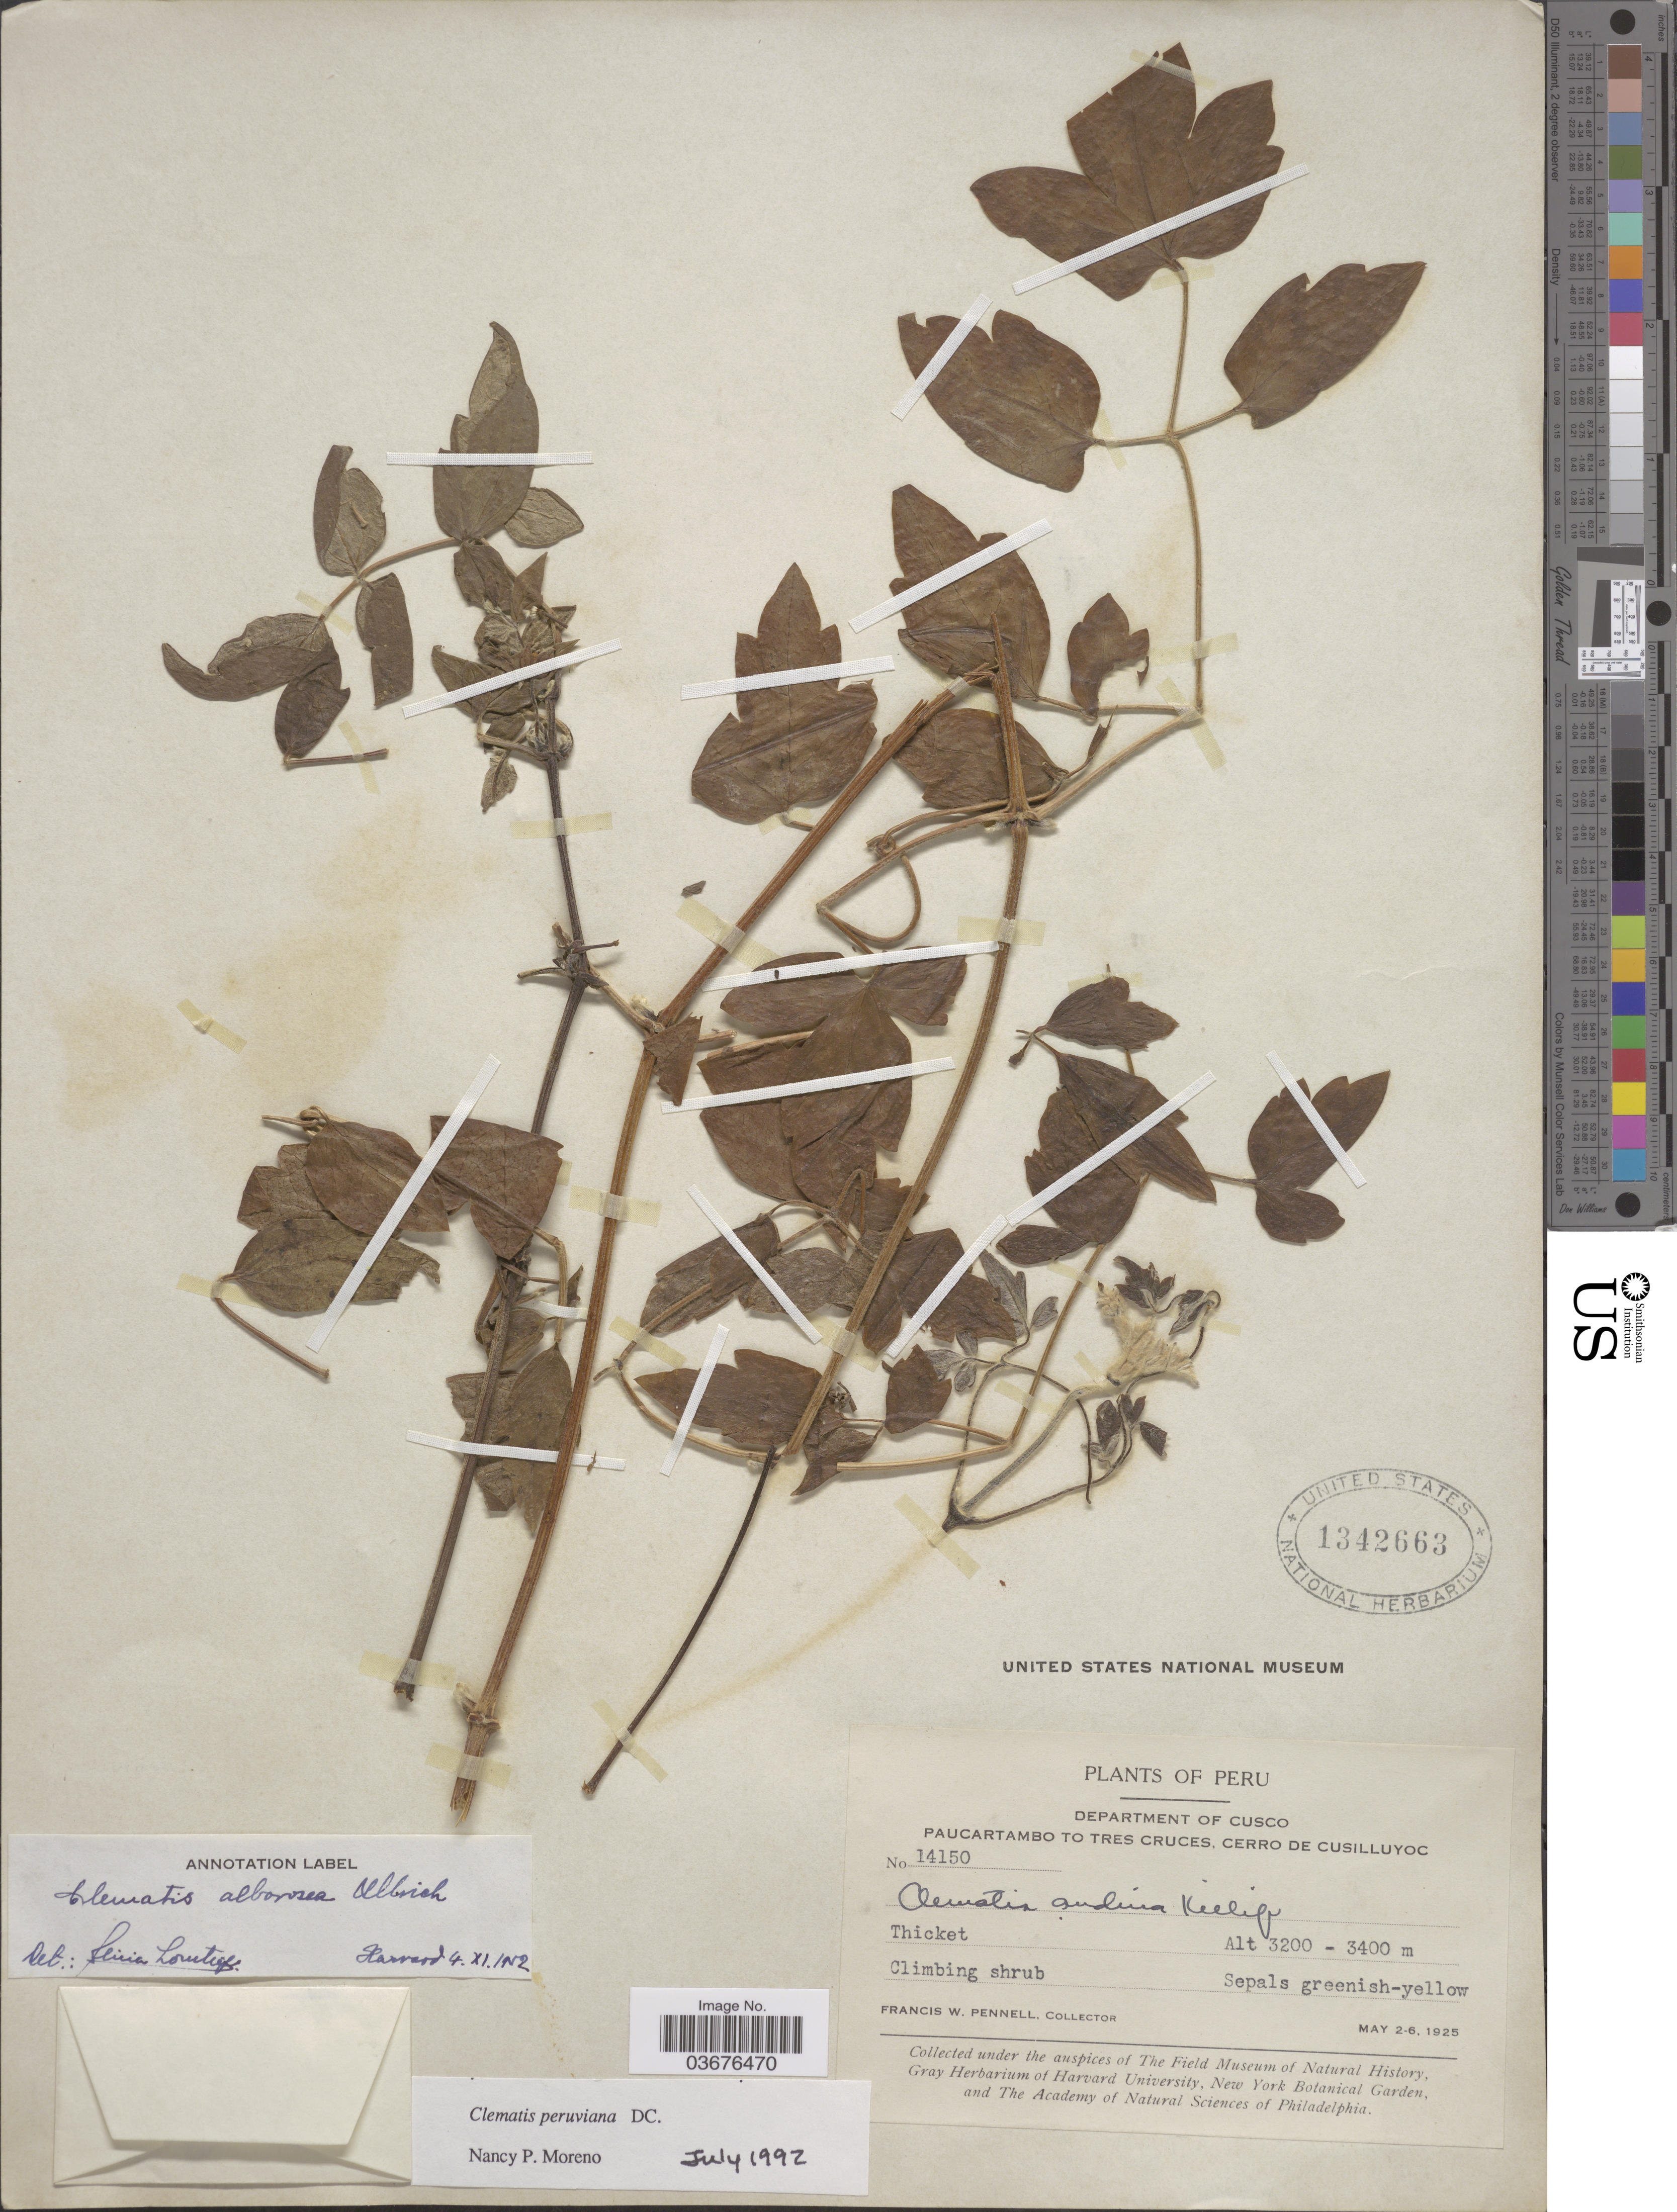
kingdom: Plantae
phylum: Tracheophyta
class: Magnoliopsida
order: Ranunculales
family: Ranunculaceae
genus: Clematis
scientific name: Clematis peruviana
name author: DC.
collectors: F. W. Pennell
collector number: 14150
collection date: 1925-05-02/1925-05-06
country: Peru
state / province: Cusco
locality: Department of Cusco. Paucartambo to Tres Cruces, Cerro de Cusilluyoc.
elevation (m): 3200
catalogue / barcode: US 1342663